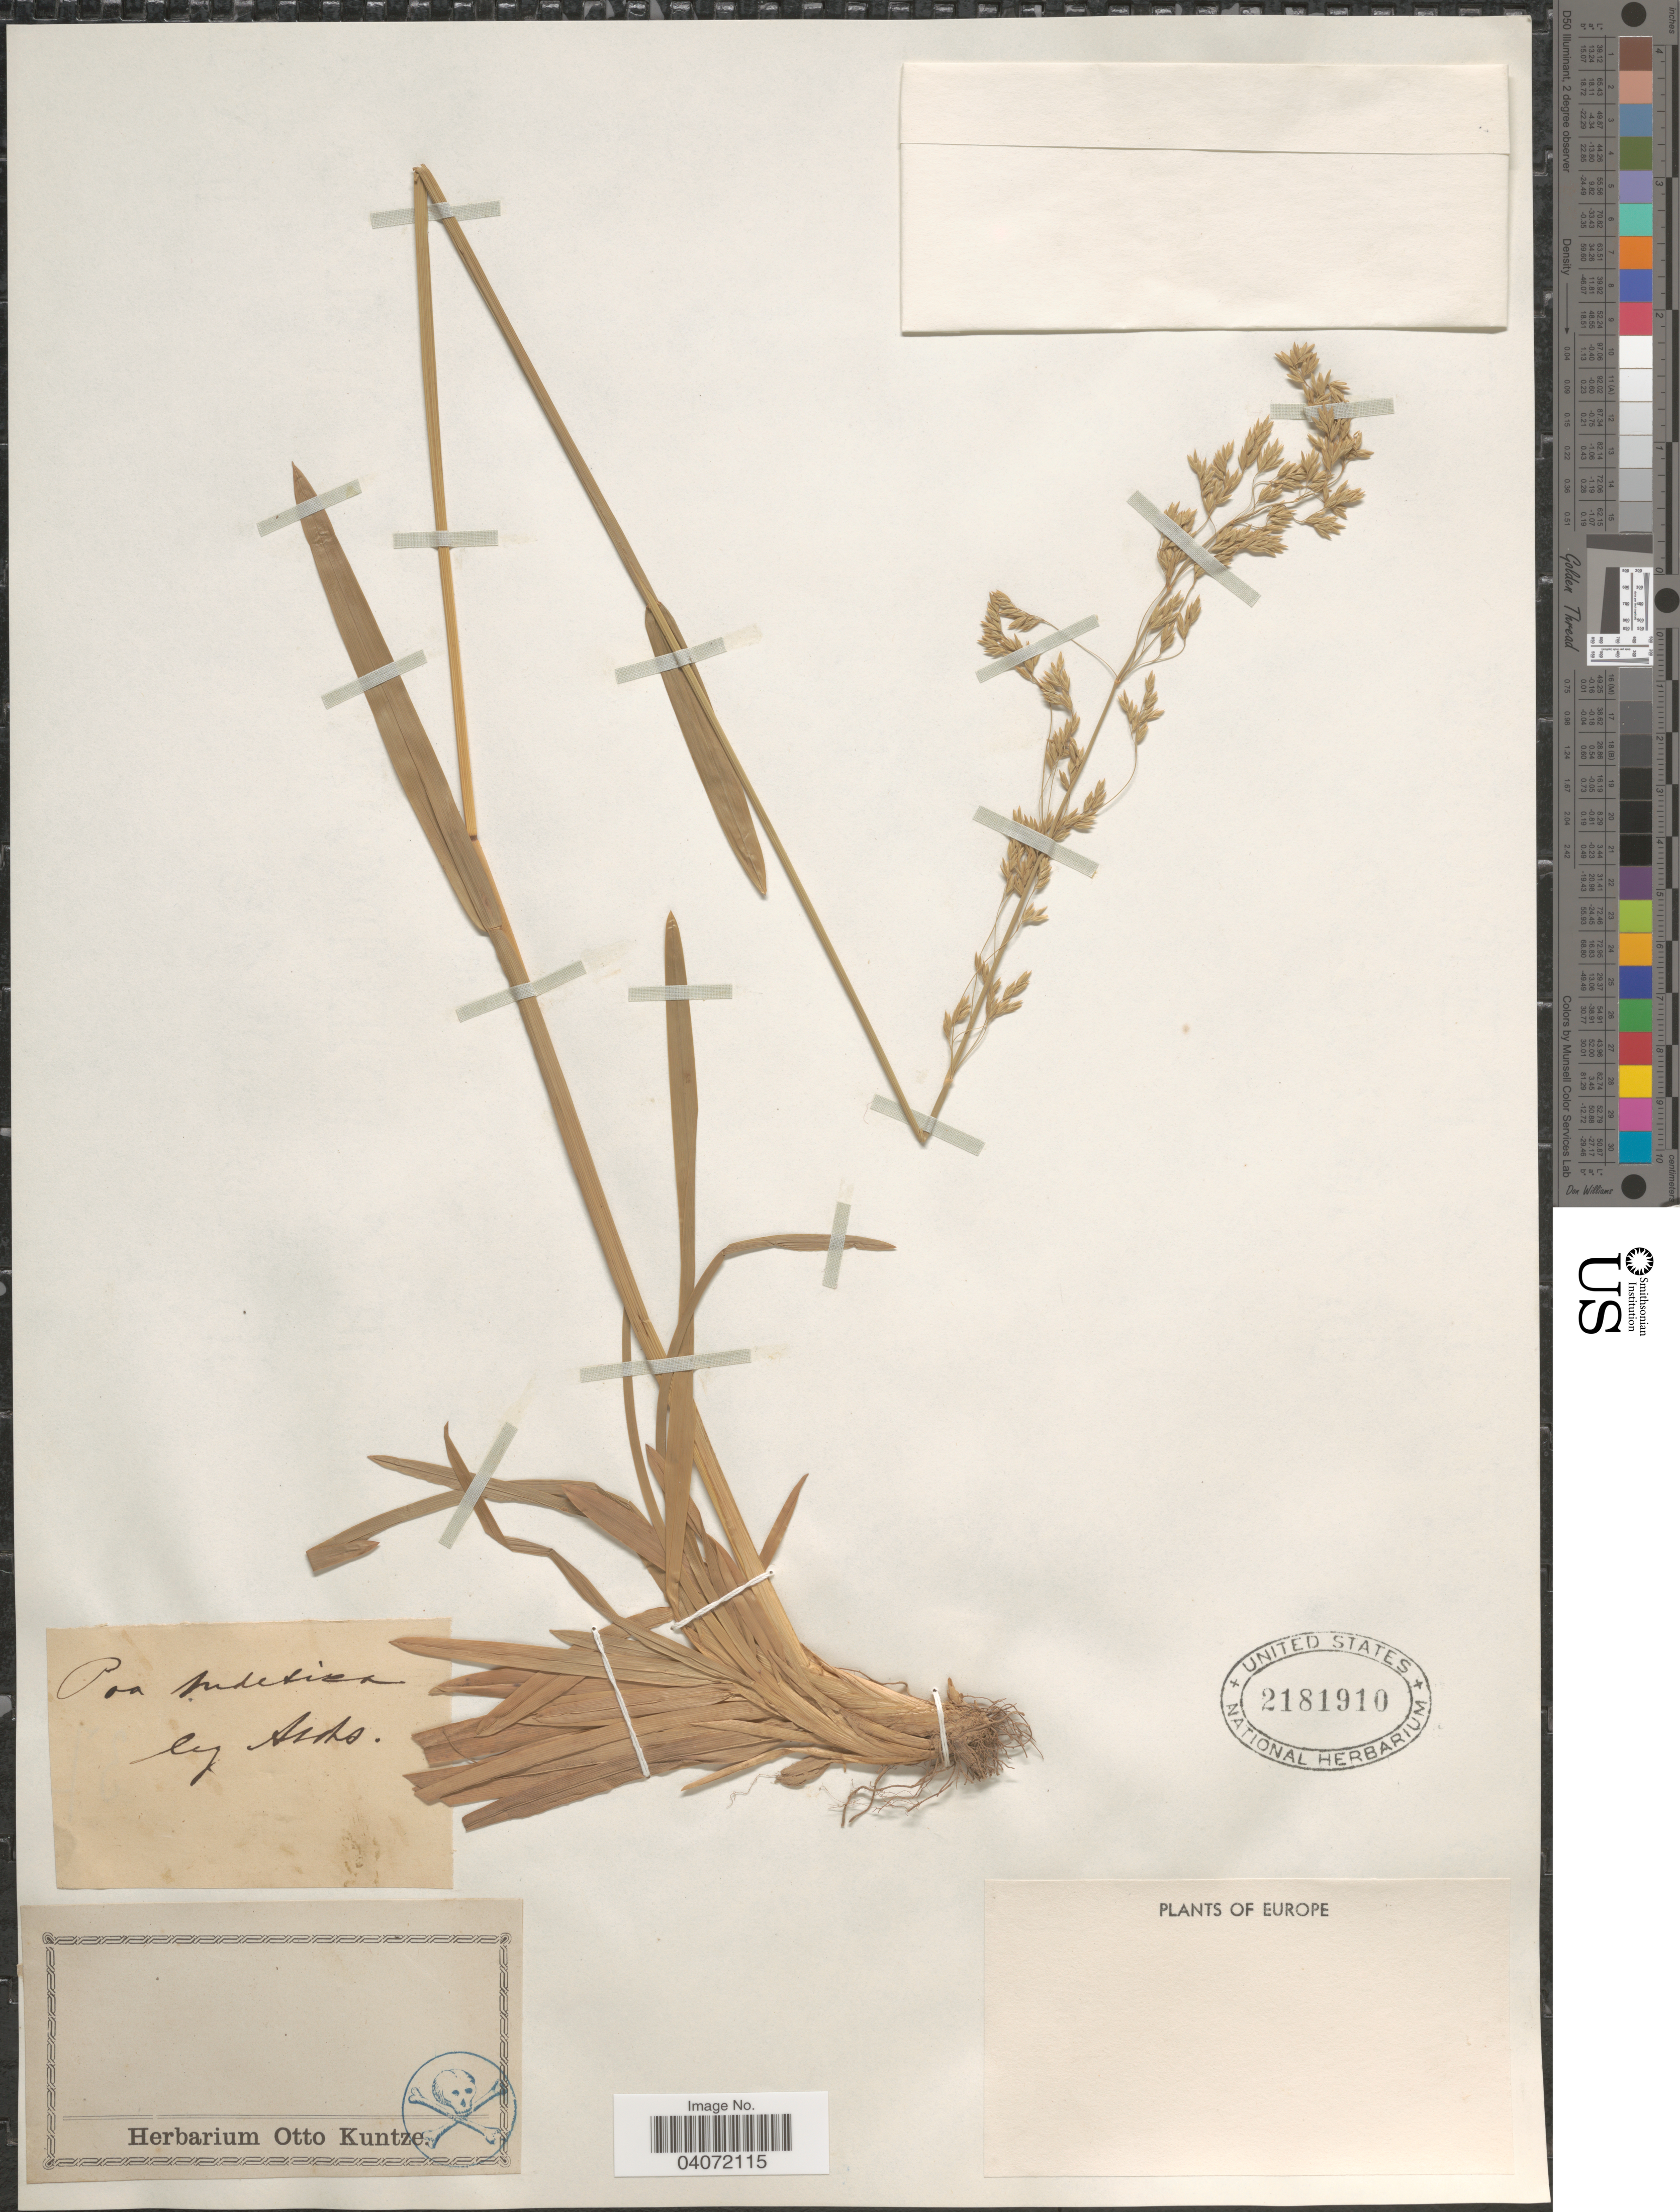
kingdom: Plantae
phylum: Tracheophyta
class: Liliopsida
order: Poales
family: Poaceae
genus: Poa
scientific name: Poa chaixii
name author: Vill.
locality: Europe.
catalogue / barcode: US 2181910